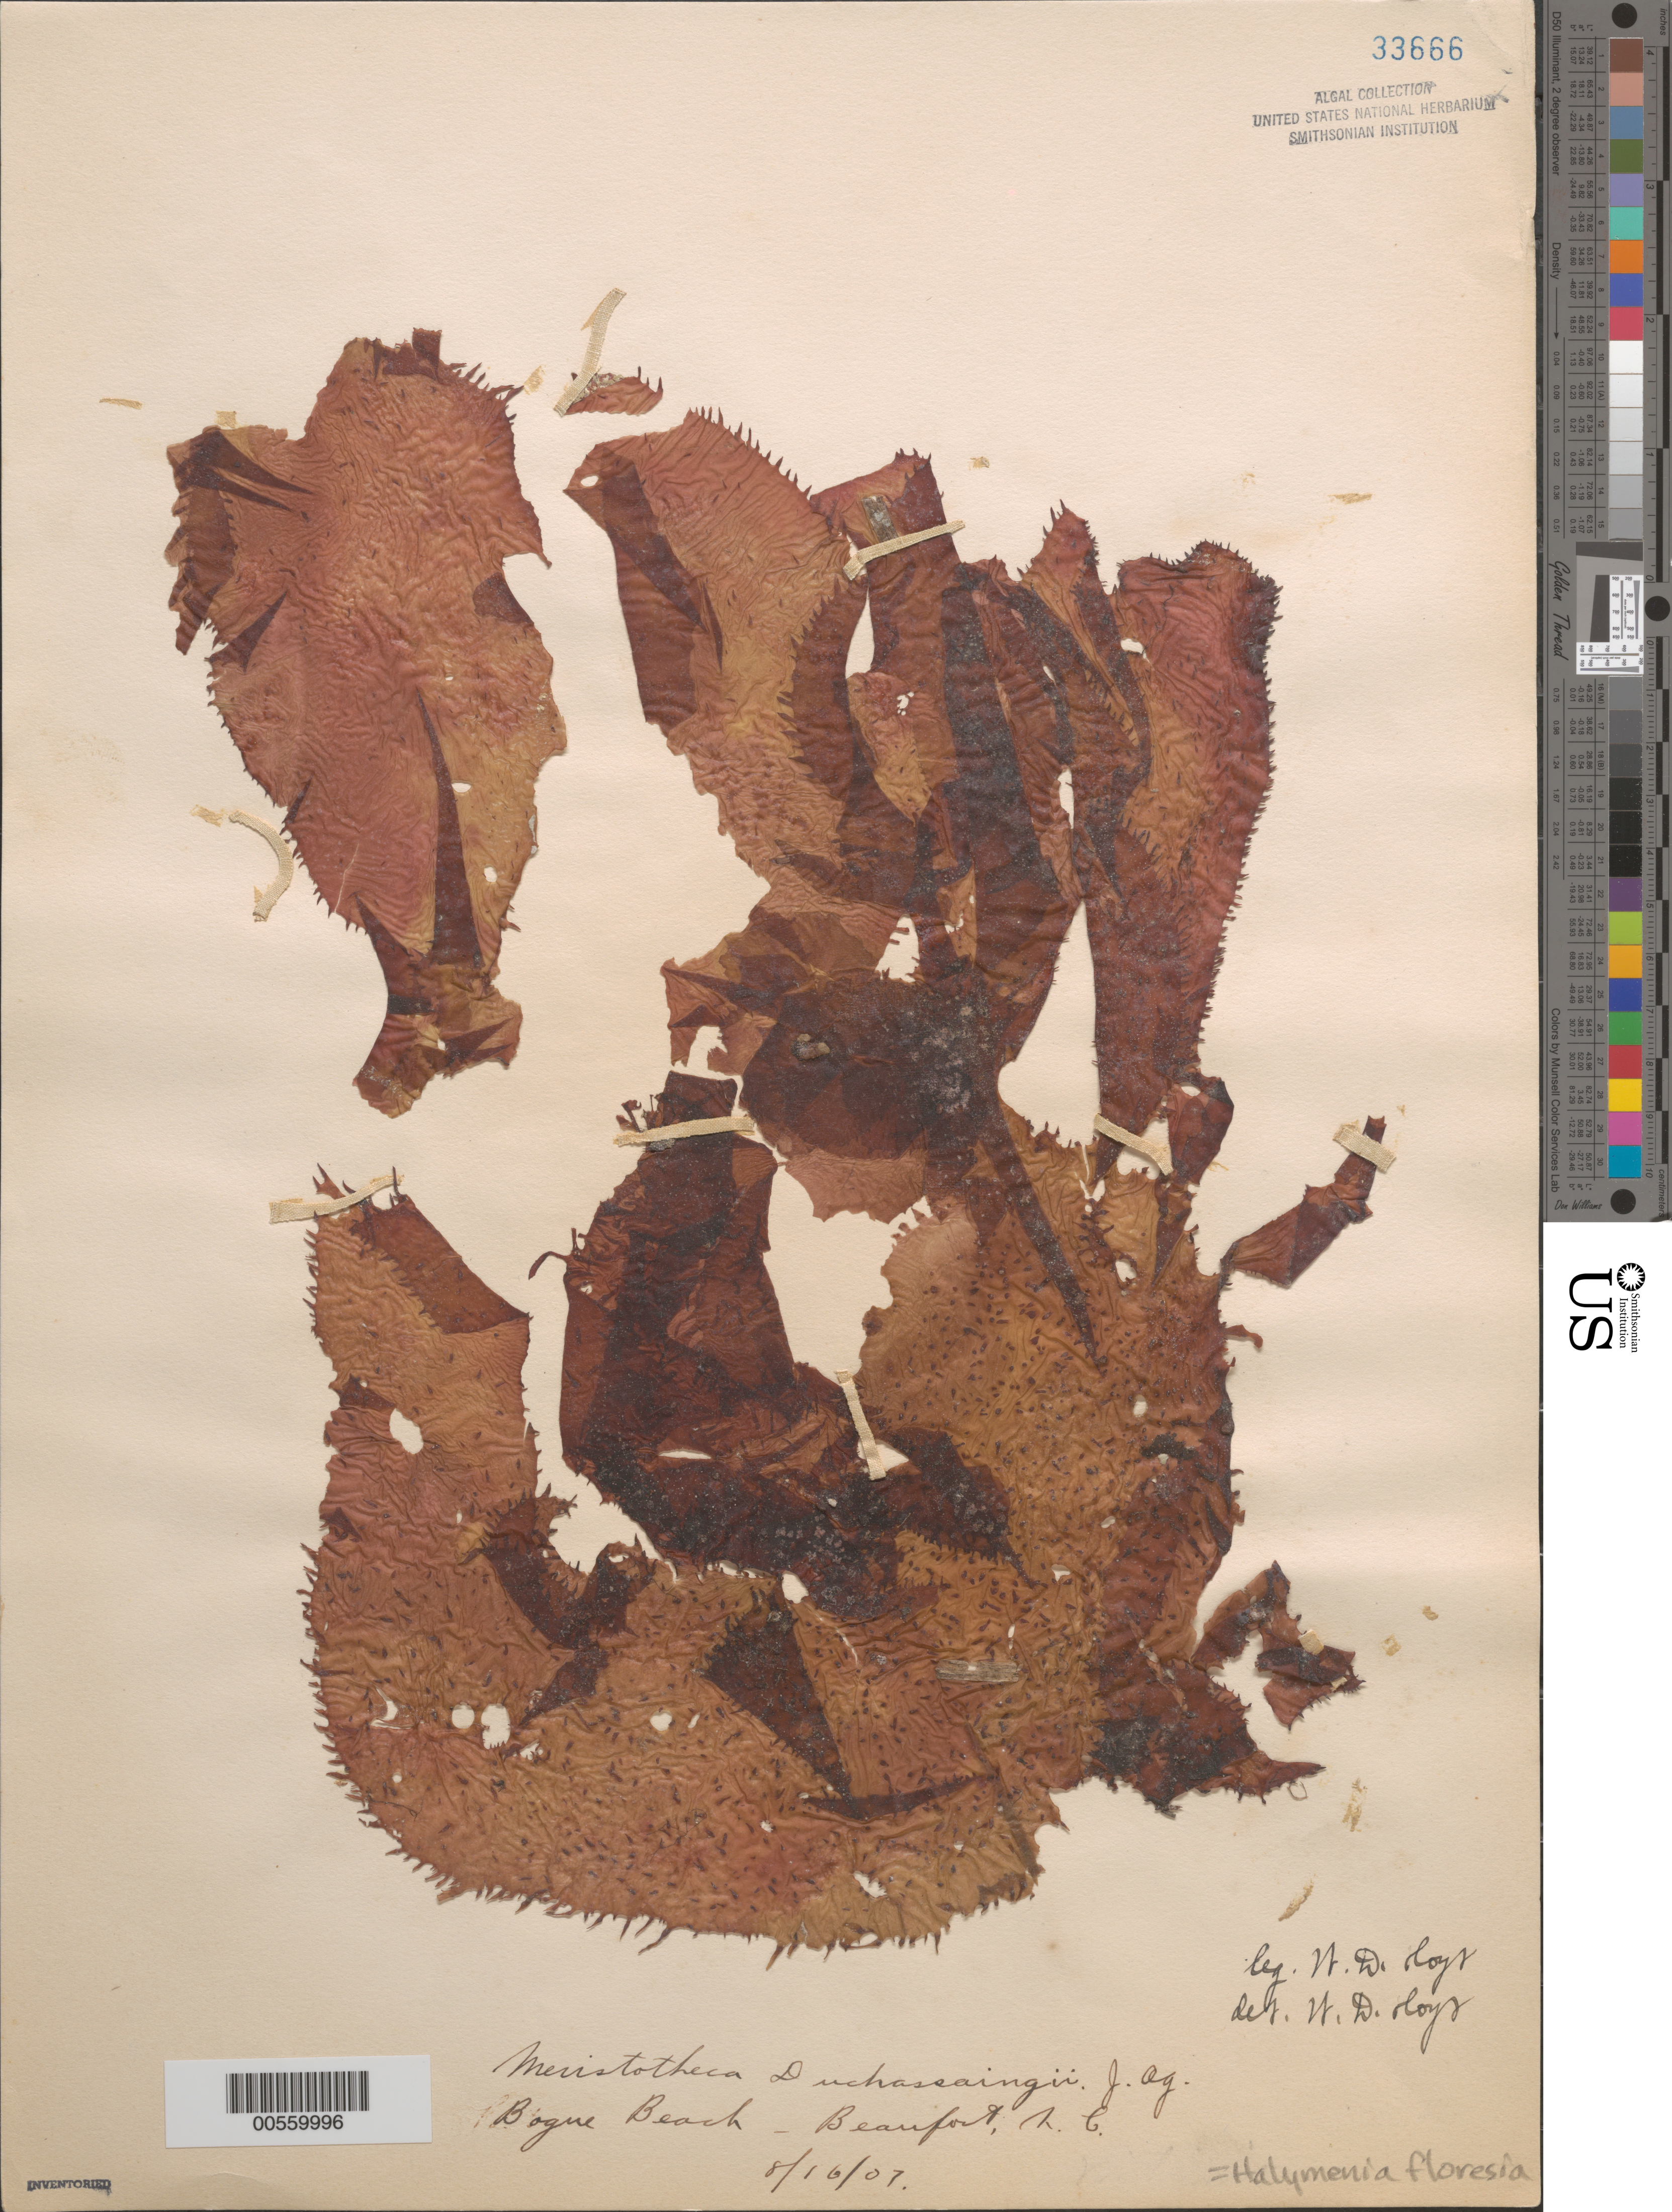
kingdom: Plantae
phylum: Rhodophyta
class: Florideophyceae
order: Halymeniales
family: Halymeniaceae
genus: Halymenia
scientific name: Halymenia floresii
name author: (Clemente) C. Agardh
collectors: W. D. Hoyt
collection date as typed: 16 Aug 1907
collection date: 1907-08-16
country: United States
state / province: North Carolina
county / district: Carteret County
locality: Beaufort, Bogue Beach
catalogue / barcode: US 33666